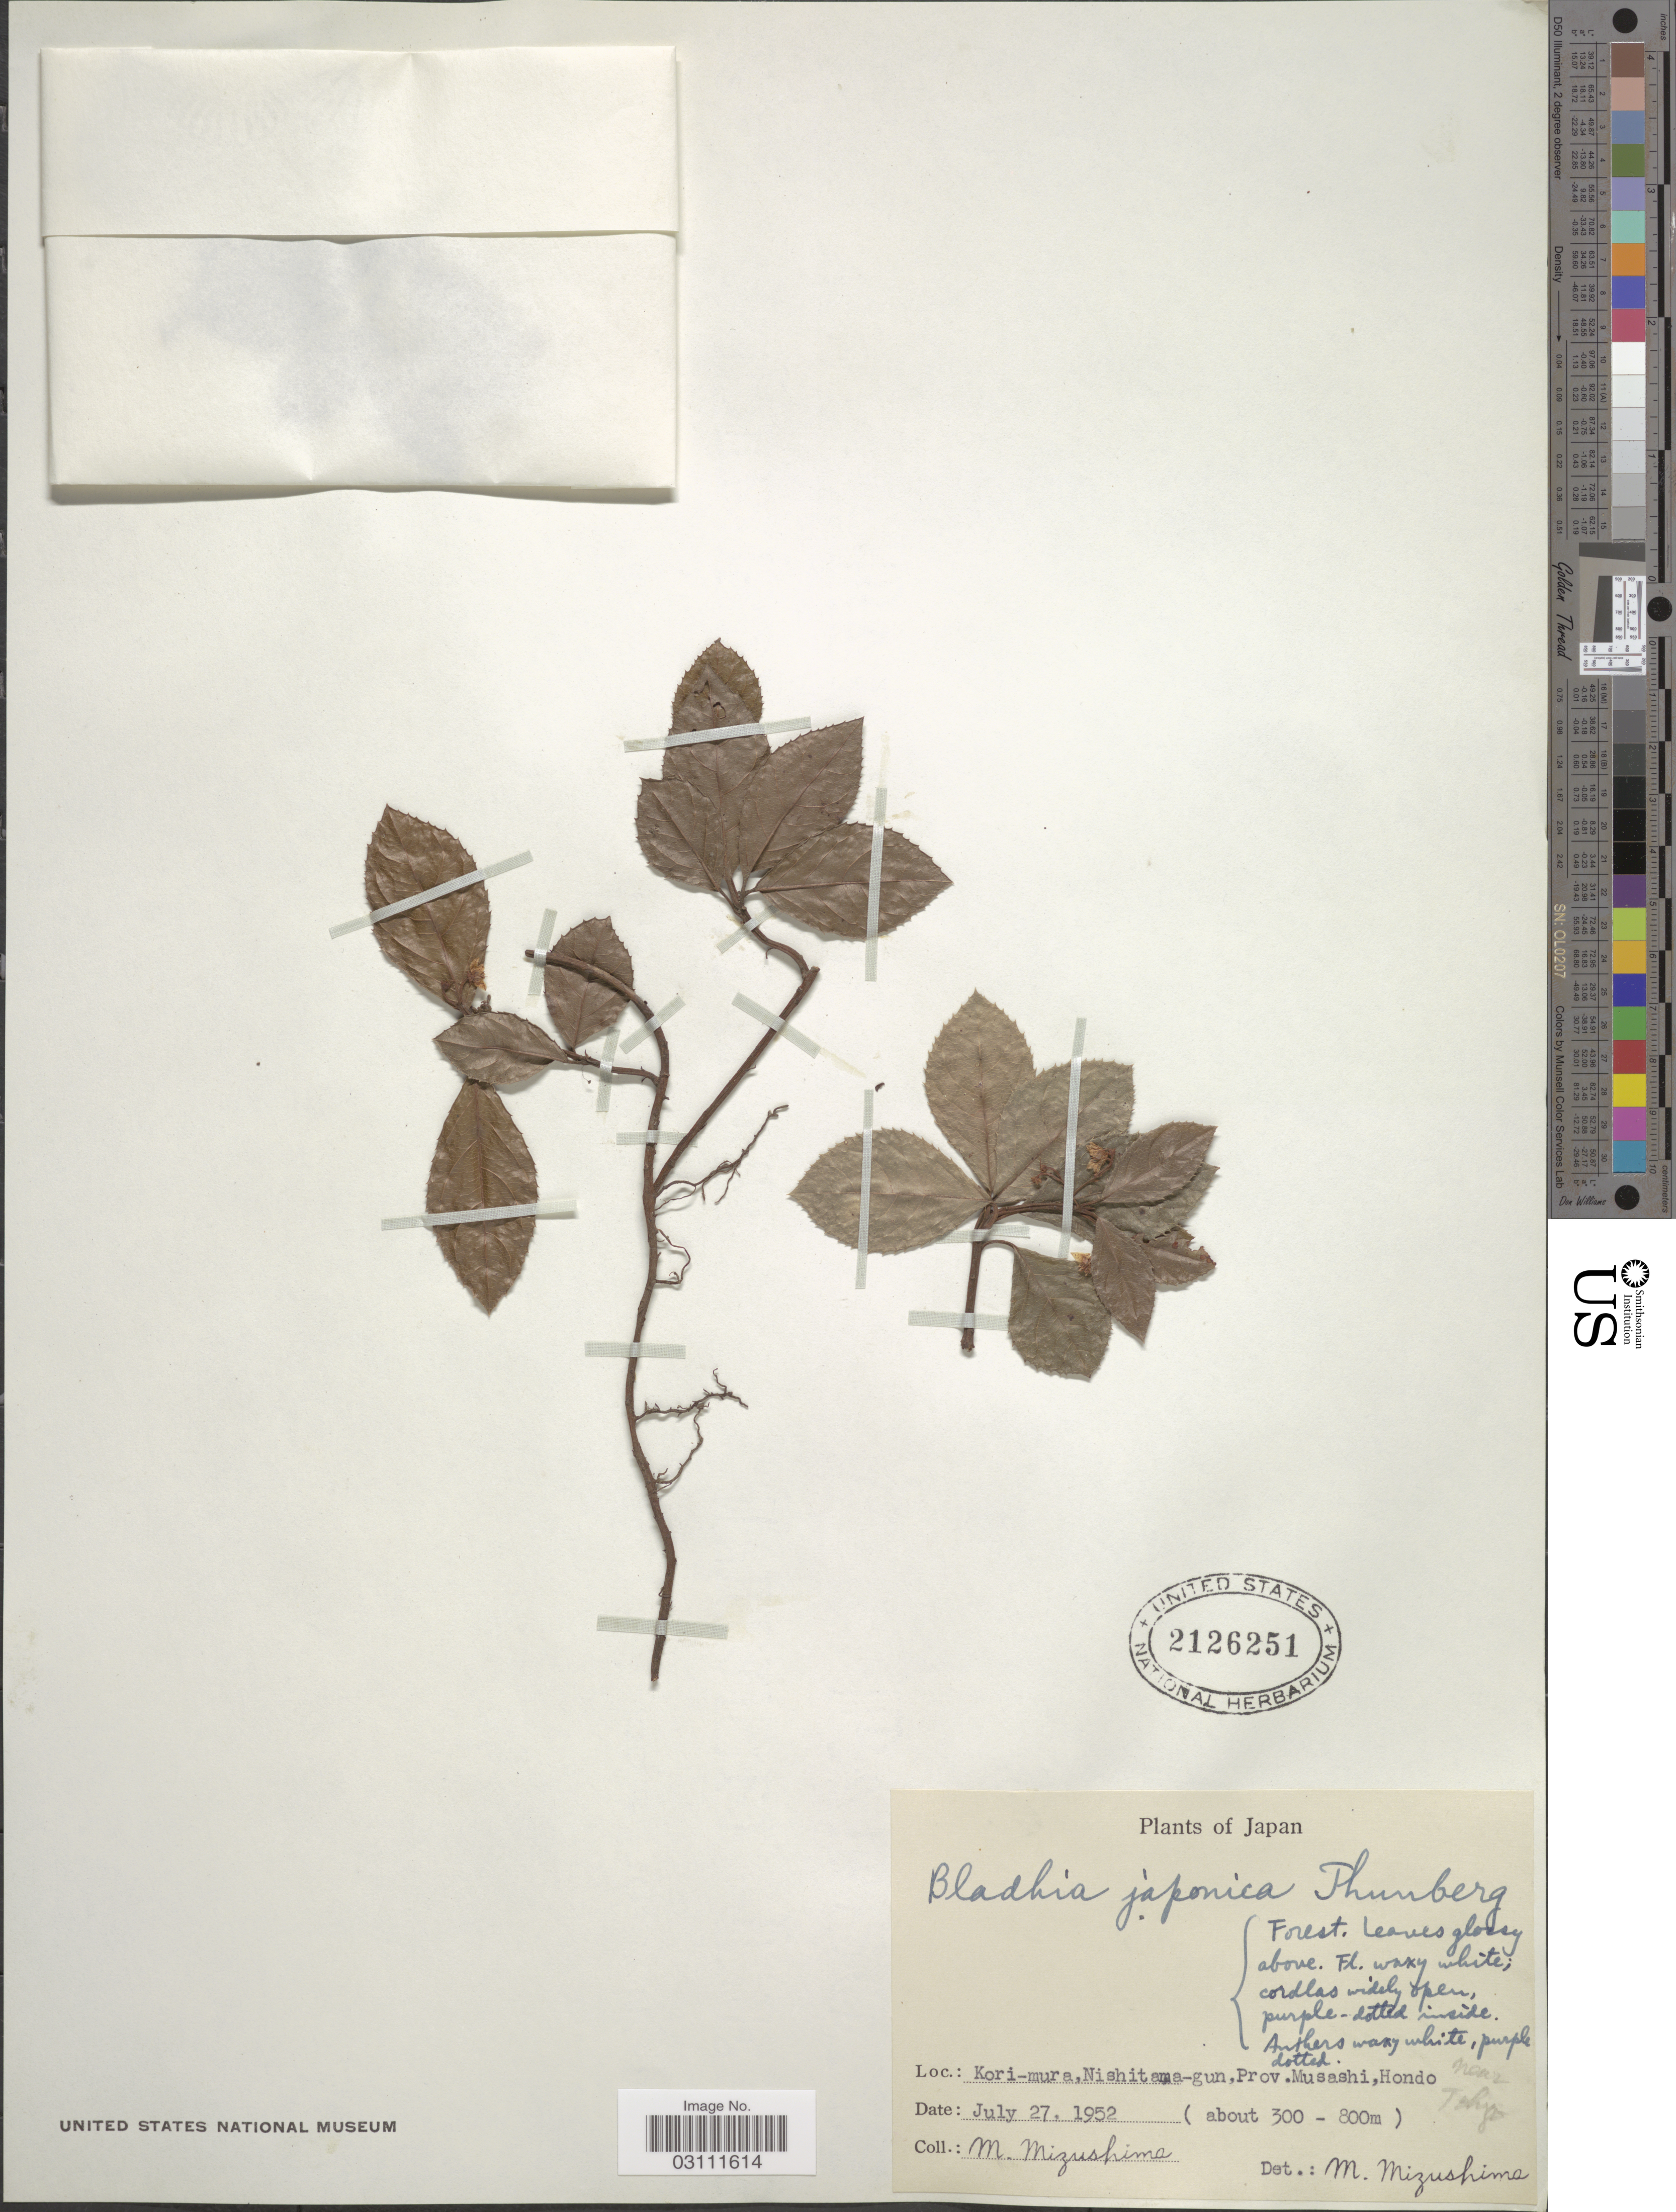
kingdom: Plantae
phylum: Tracheophyta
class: Magnoliopsida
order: Ericales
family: Primulaceae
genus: Ardisia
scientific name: Ardisia japonica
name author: (Thunb.) Blume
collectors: M. Mizushima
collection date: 1952-07-27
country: Japan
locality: Kori-mura, Nishitama-gun, Prov. Musashi, Hondo.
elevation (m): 300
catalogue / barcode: US 2126251